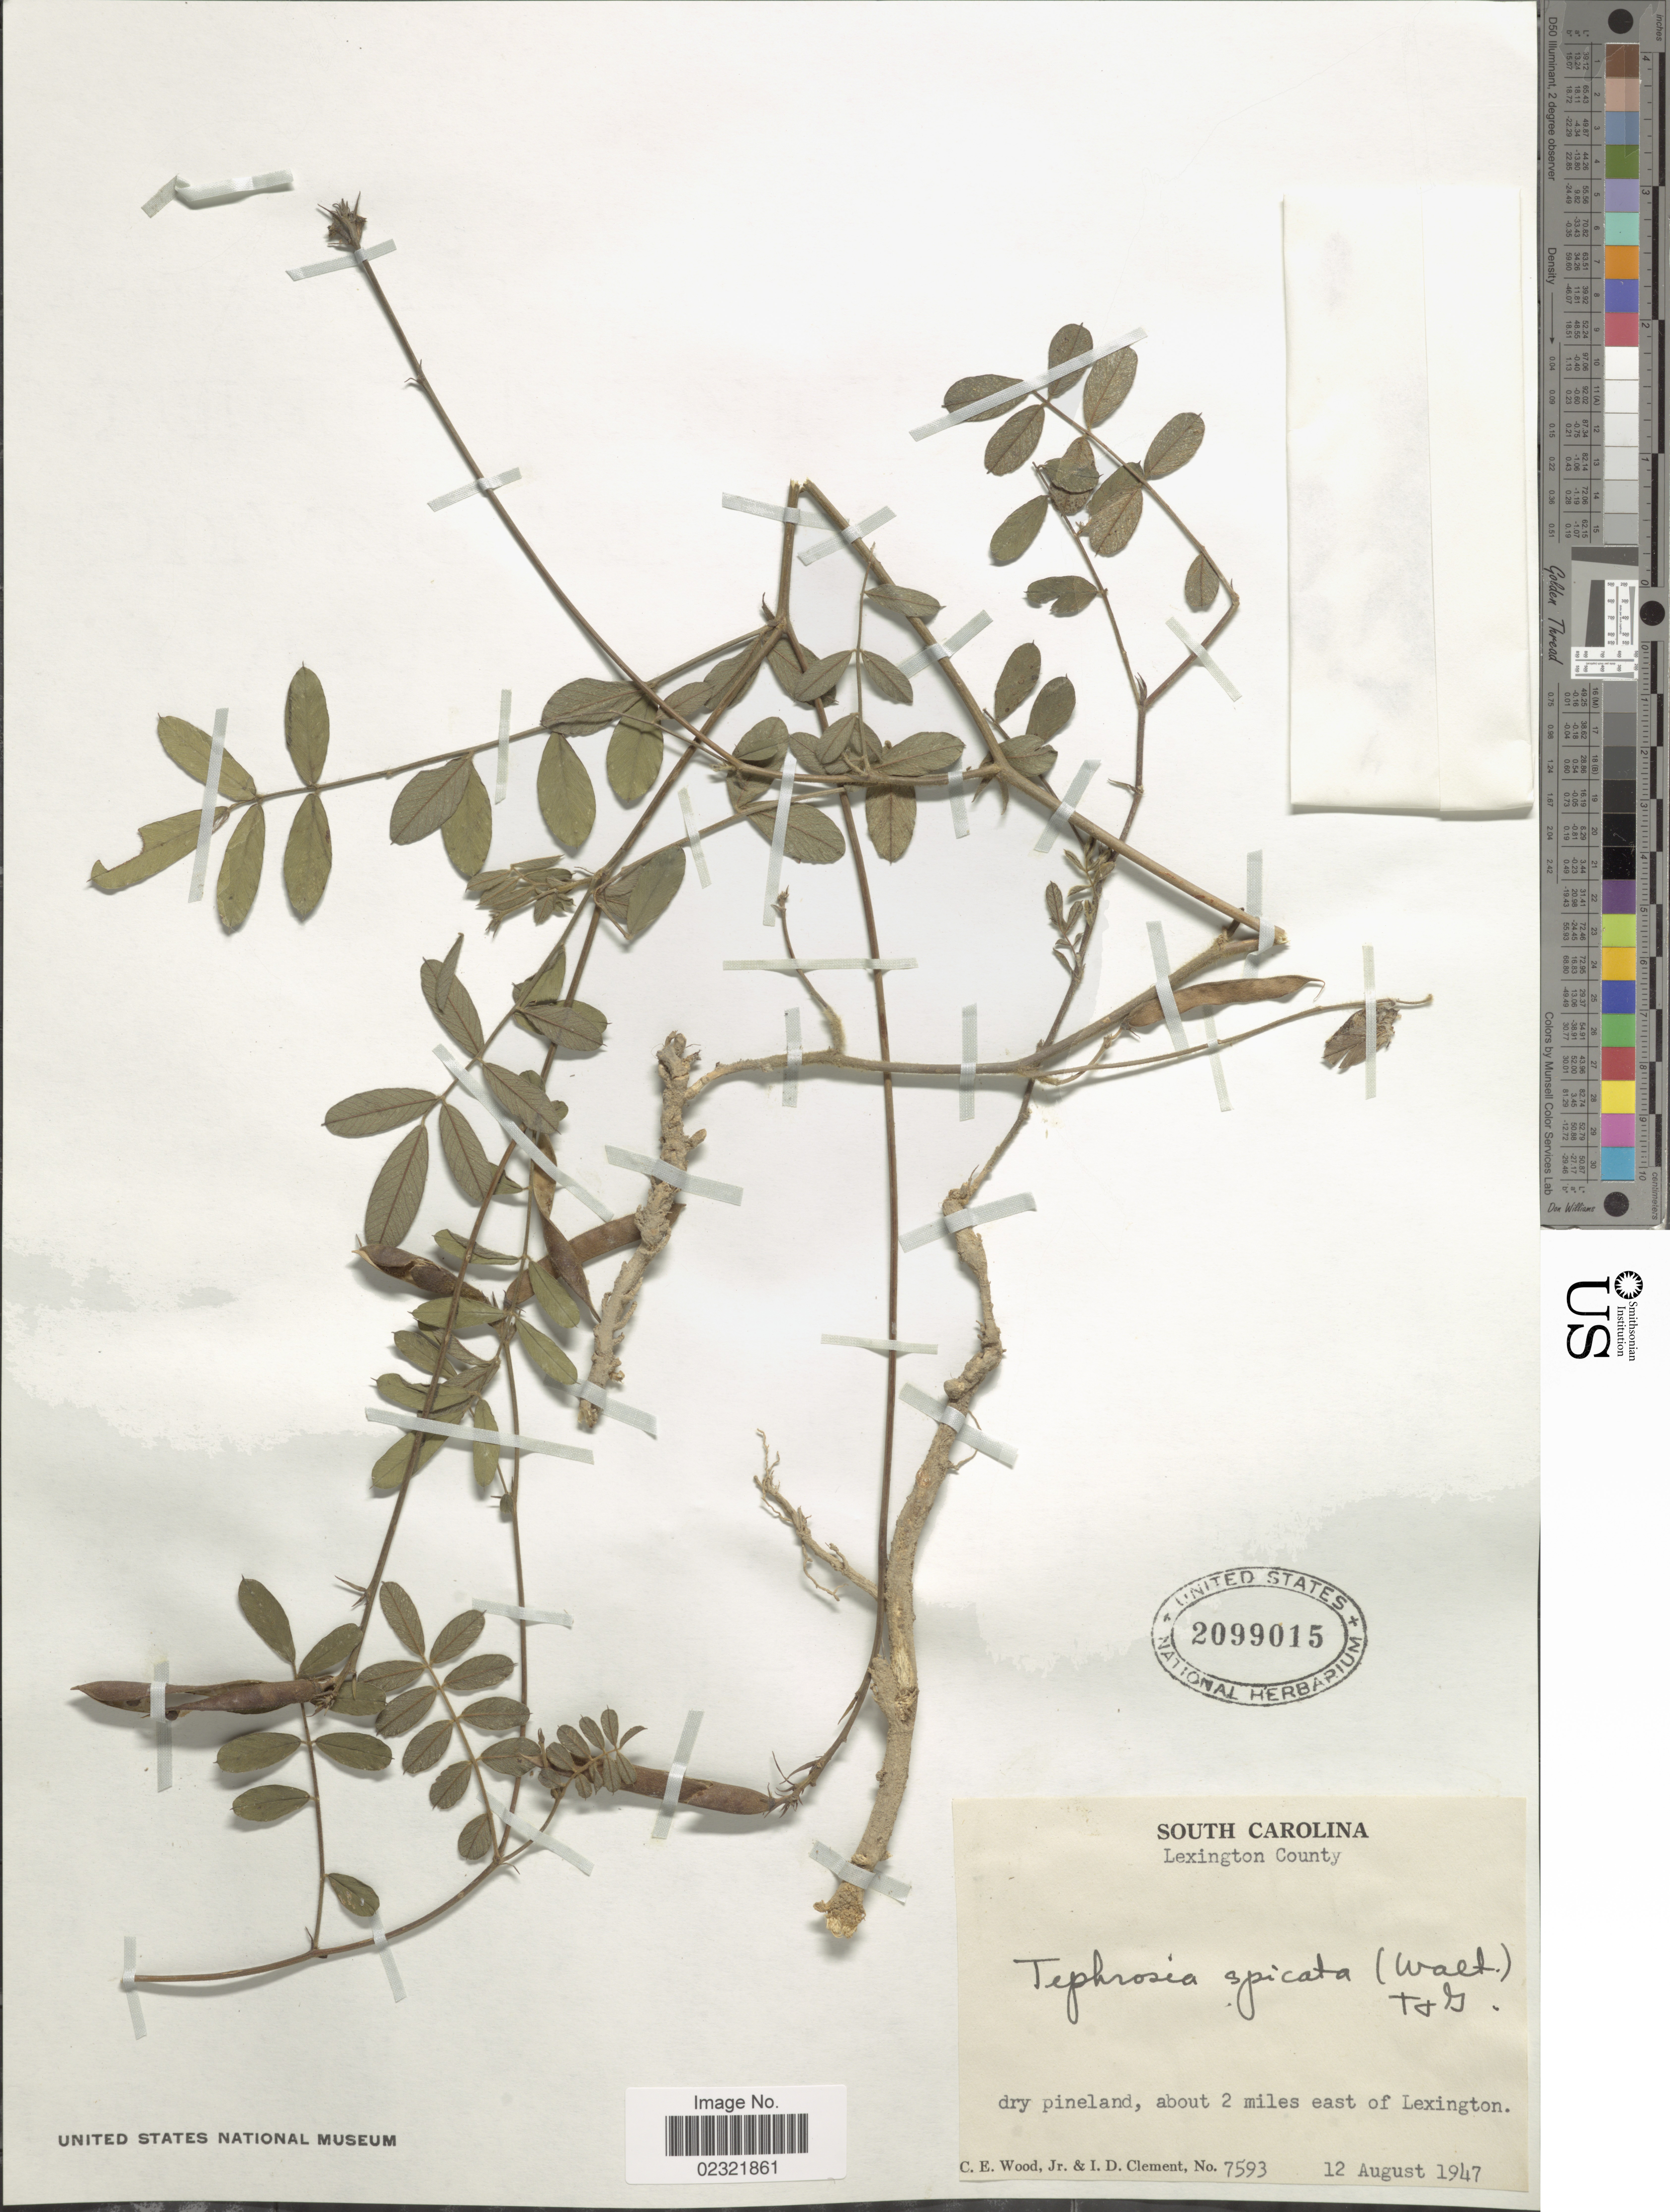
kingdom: Plantae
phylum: Tracheophyta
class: Magnoliopsida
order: Fabales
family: Fabaceae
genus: Tephrosia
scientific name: Tephrosia spicata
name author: (Walter) Torr. & A. Gray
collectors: C. Wood & I. Clement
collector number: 7593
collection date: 1947-08-12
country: United States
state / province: South Carolina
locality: Lexington County, dry pineland, about 2 miles east of Lexington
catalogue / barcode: US 2099015